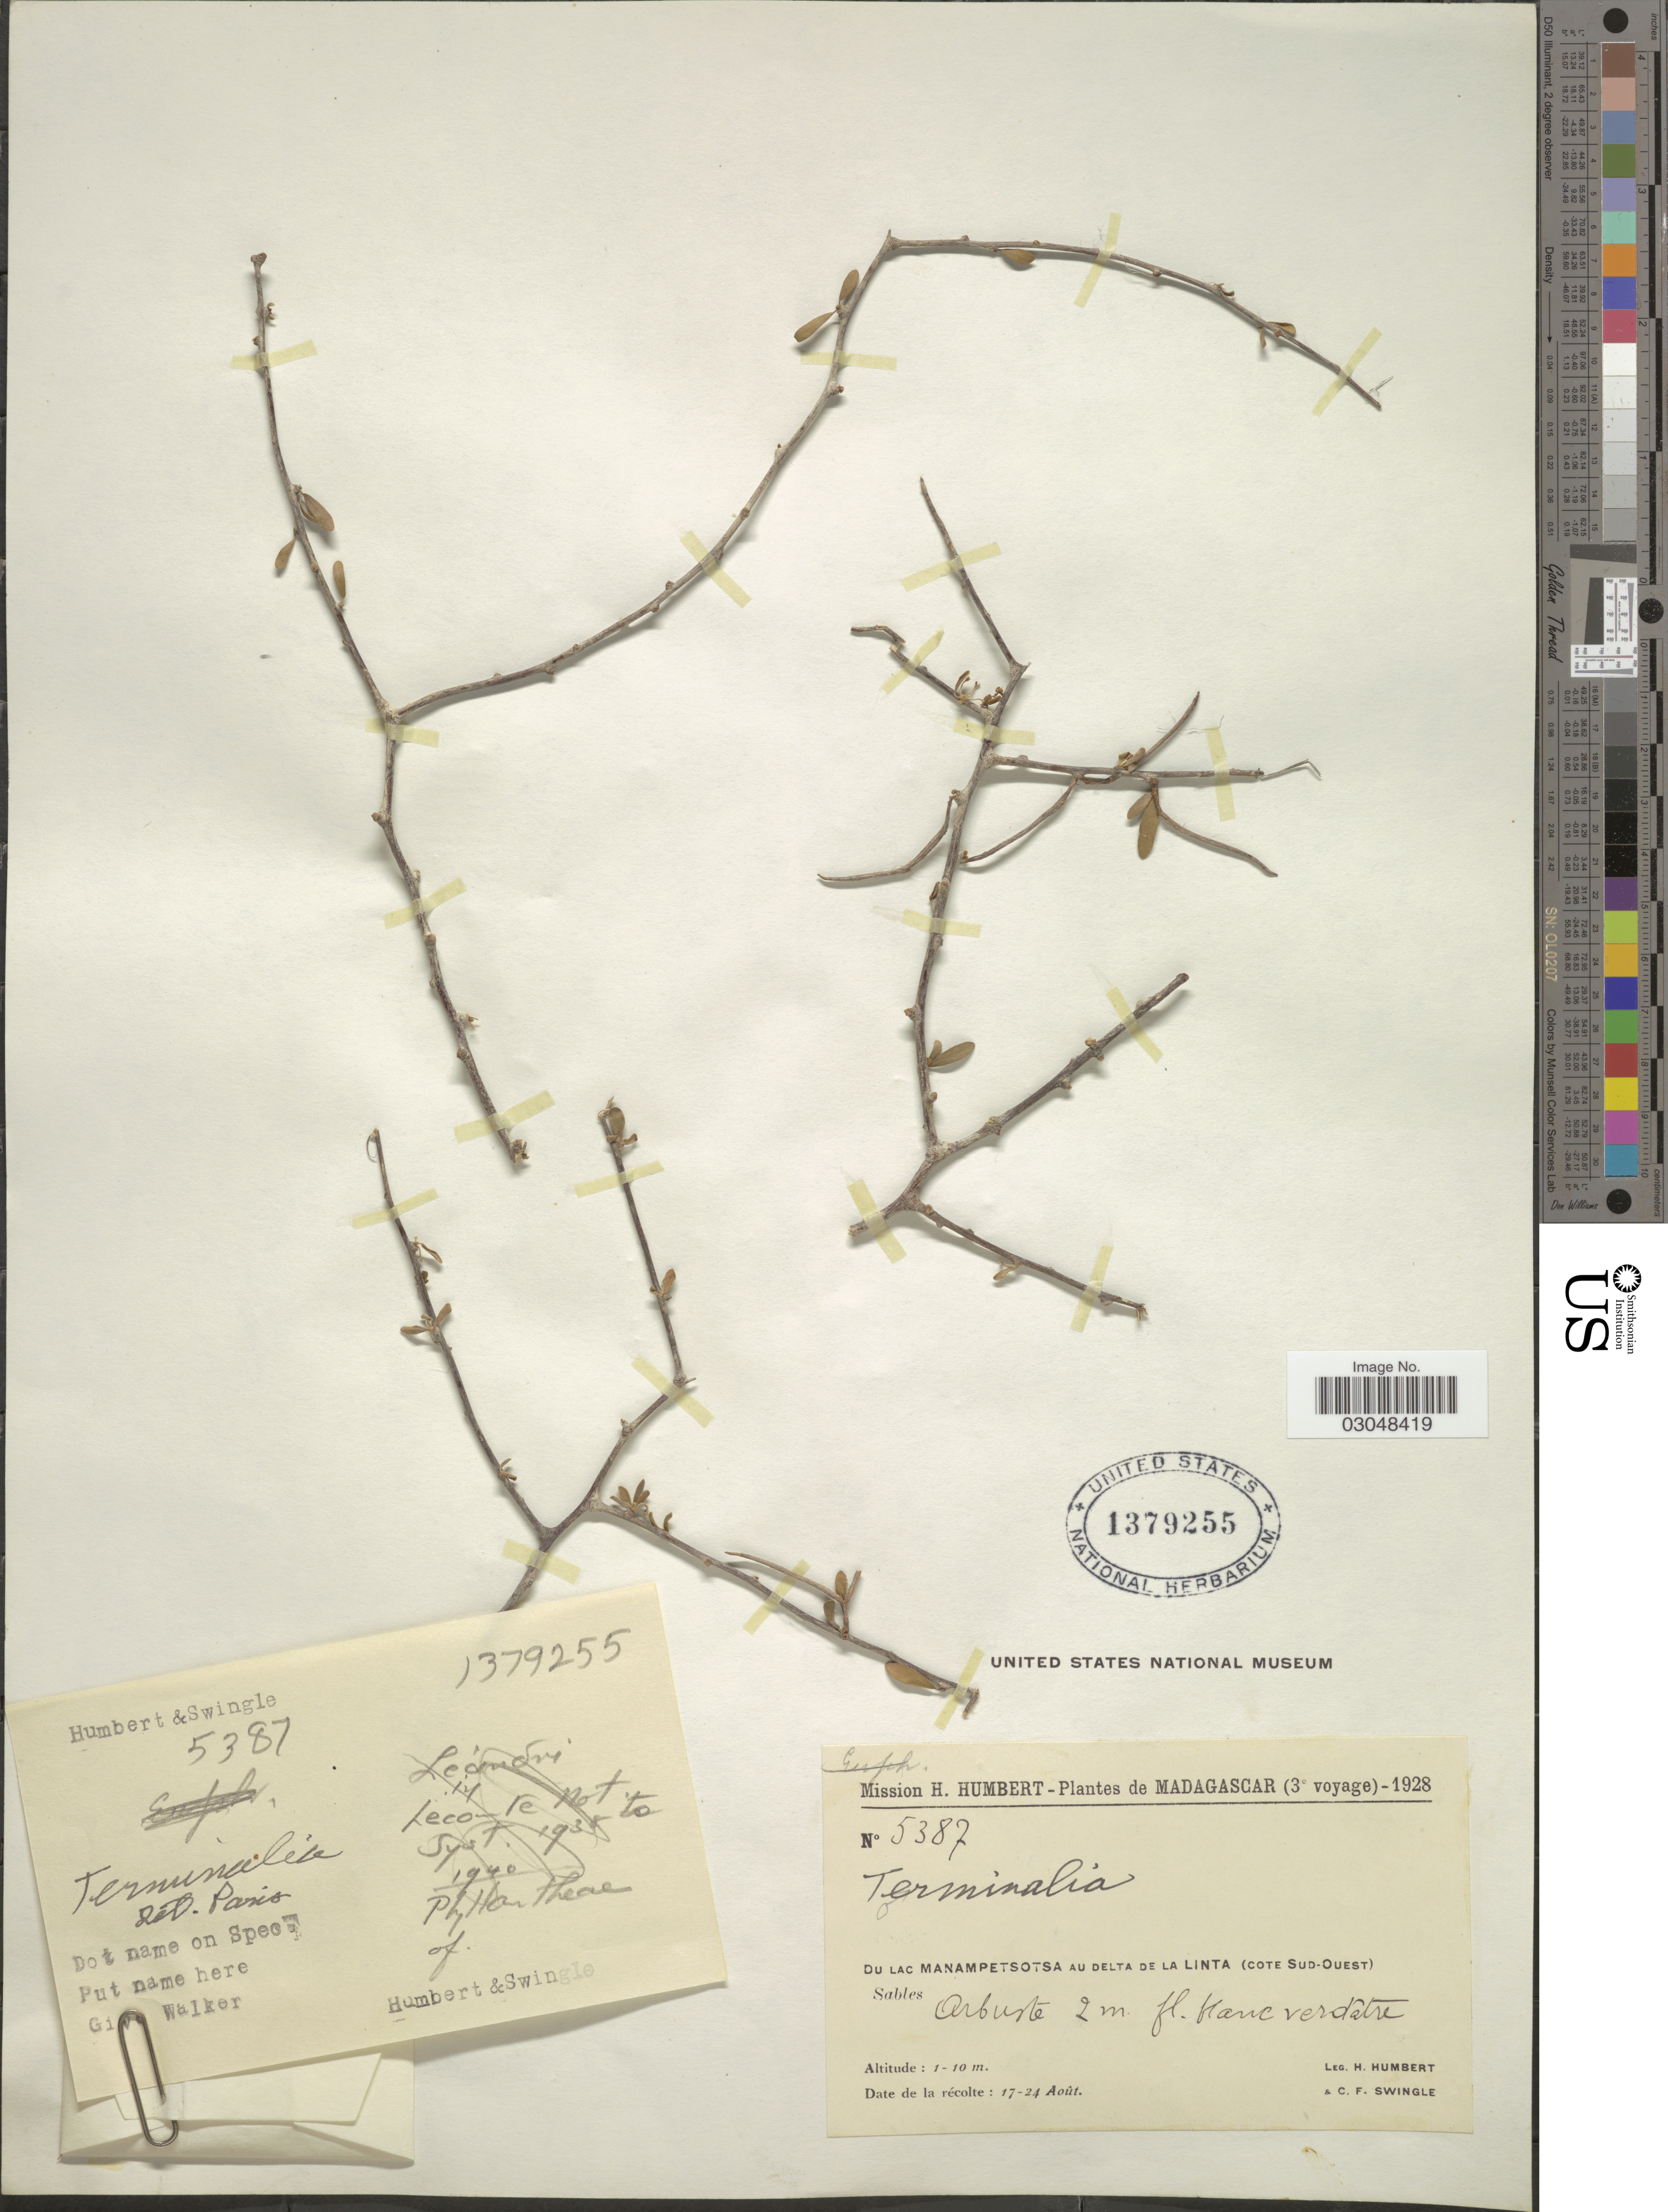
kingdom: Plantae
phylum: Tracheophyta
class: Magnoliopsida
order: Myrtales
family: Combretaceae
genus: Terminalia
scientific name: Terminalia sp.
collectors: H. Humbert & C. Swingle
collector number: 5387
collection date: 1928-08-17/1928-08-24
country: Madagascar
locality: Du Lac Manampetsotsa au delta de la Linta (Cote Sud-Ouest).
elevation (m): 1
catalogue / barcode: US 1379255